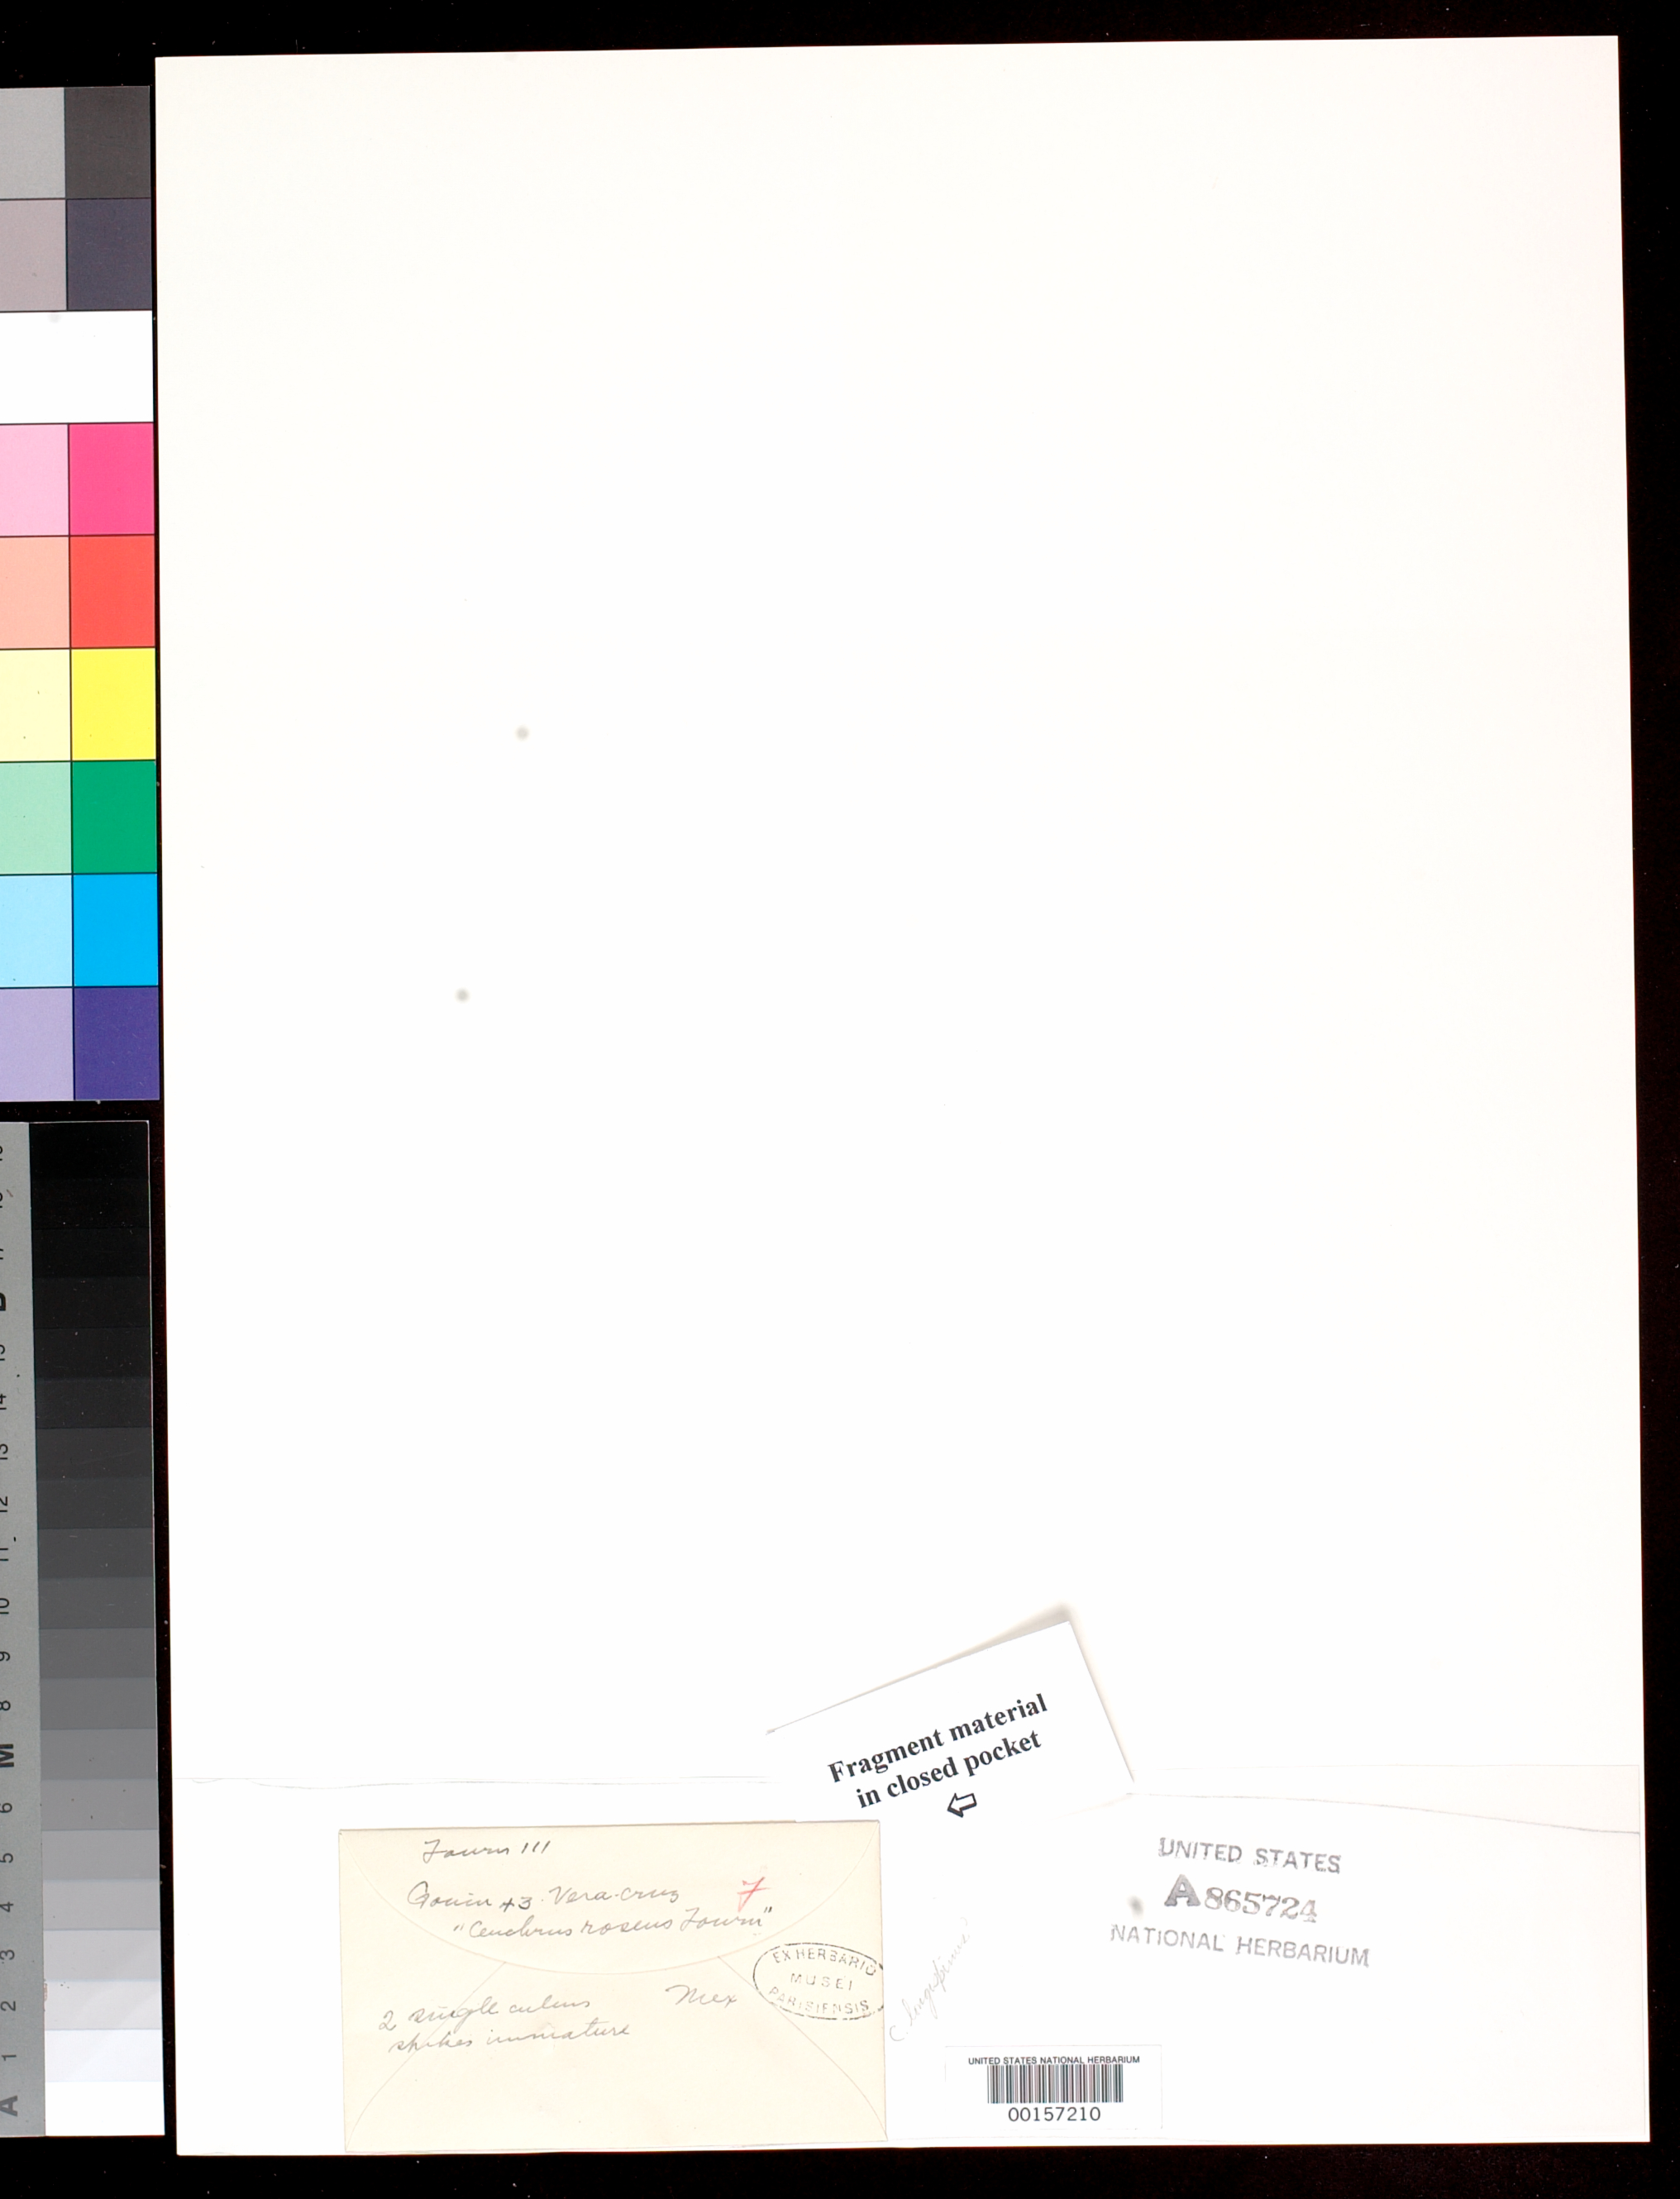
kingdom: Plantae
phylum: Tracheophyta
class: Liliopsida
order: Poales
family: Poaceae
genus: Cenchrus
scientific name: Cenchrus roseus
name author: E. Fourn.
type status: Type Fragment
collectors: F. M. G. Gouin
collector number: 43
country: Mexico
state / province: Veracruz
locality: Vera Cruz.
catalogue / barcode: US 865724A